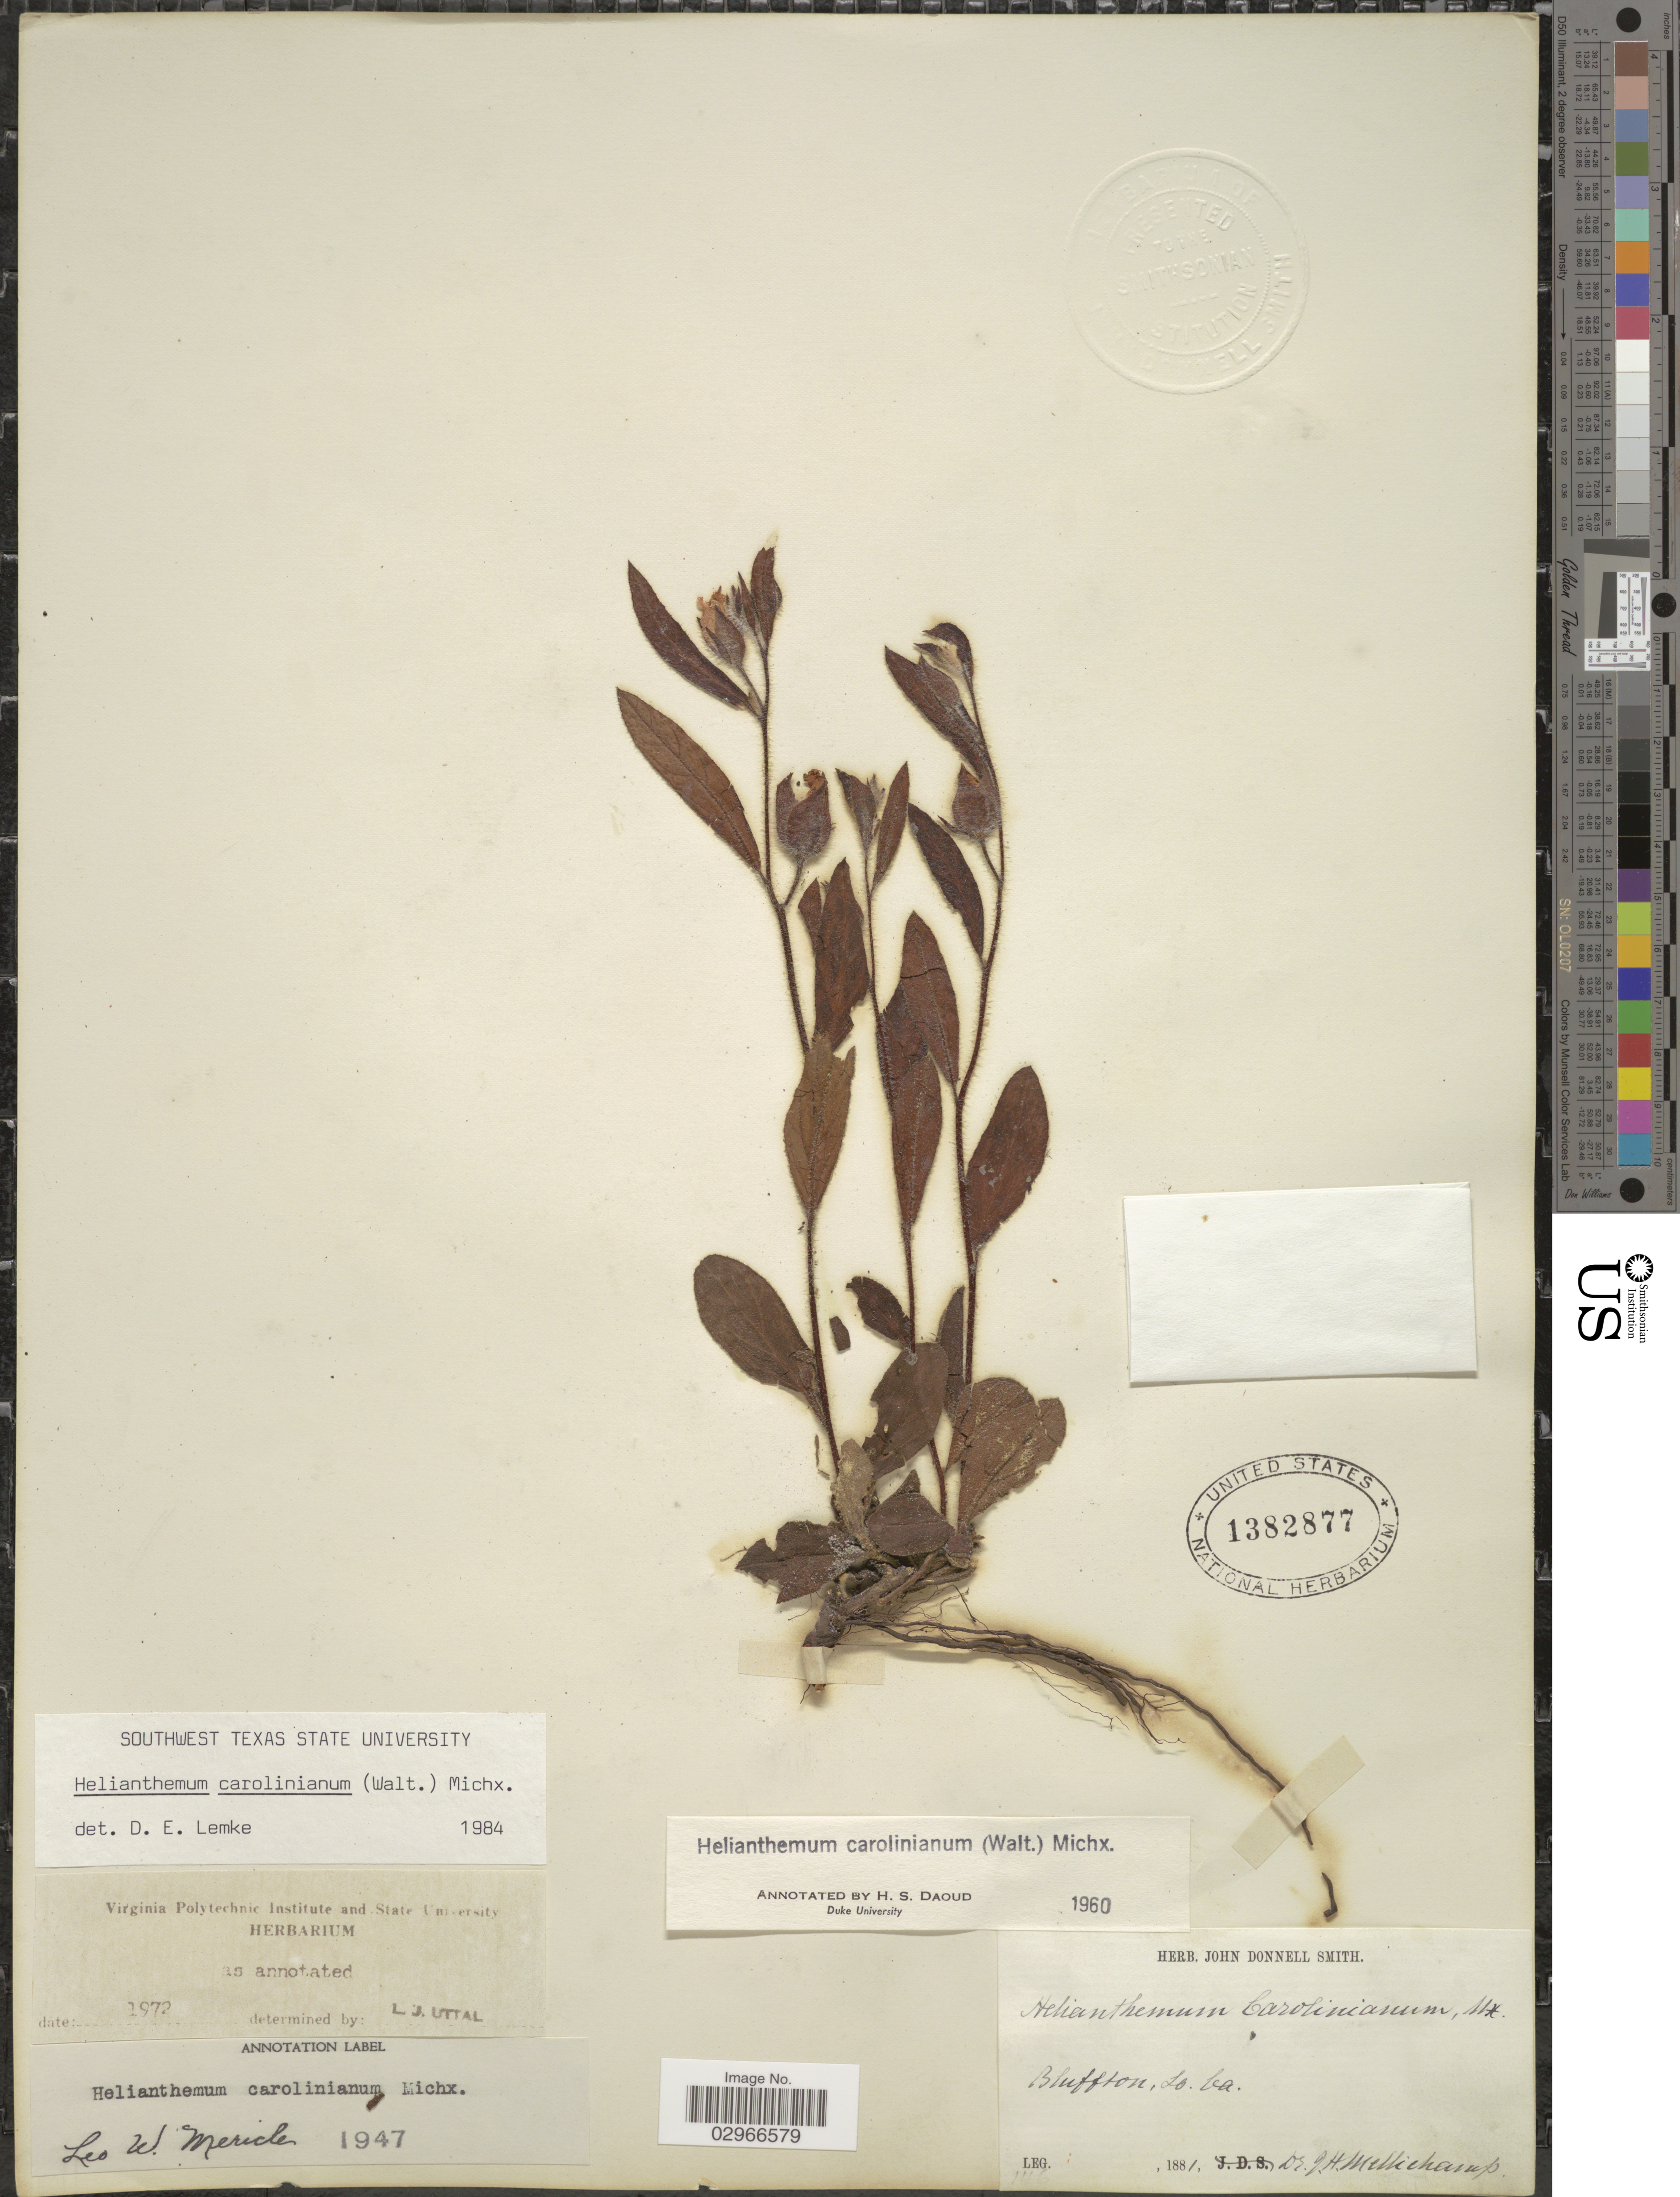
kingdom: Plantae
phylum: Tracheophyta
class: Magnoliopsida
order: Malvales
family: Cistaceae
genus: Helianthemum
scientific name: Helianthemum carolinianum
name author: (Walter) Michx.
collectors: J. H. Mellichamp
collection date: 1881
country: United States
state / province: South Carolina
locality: Bluffson, So. Ca.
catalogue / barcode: US 1382877